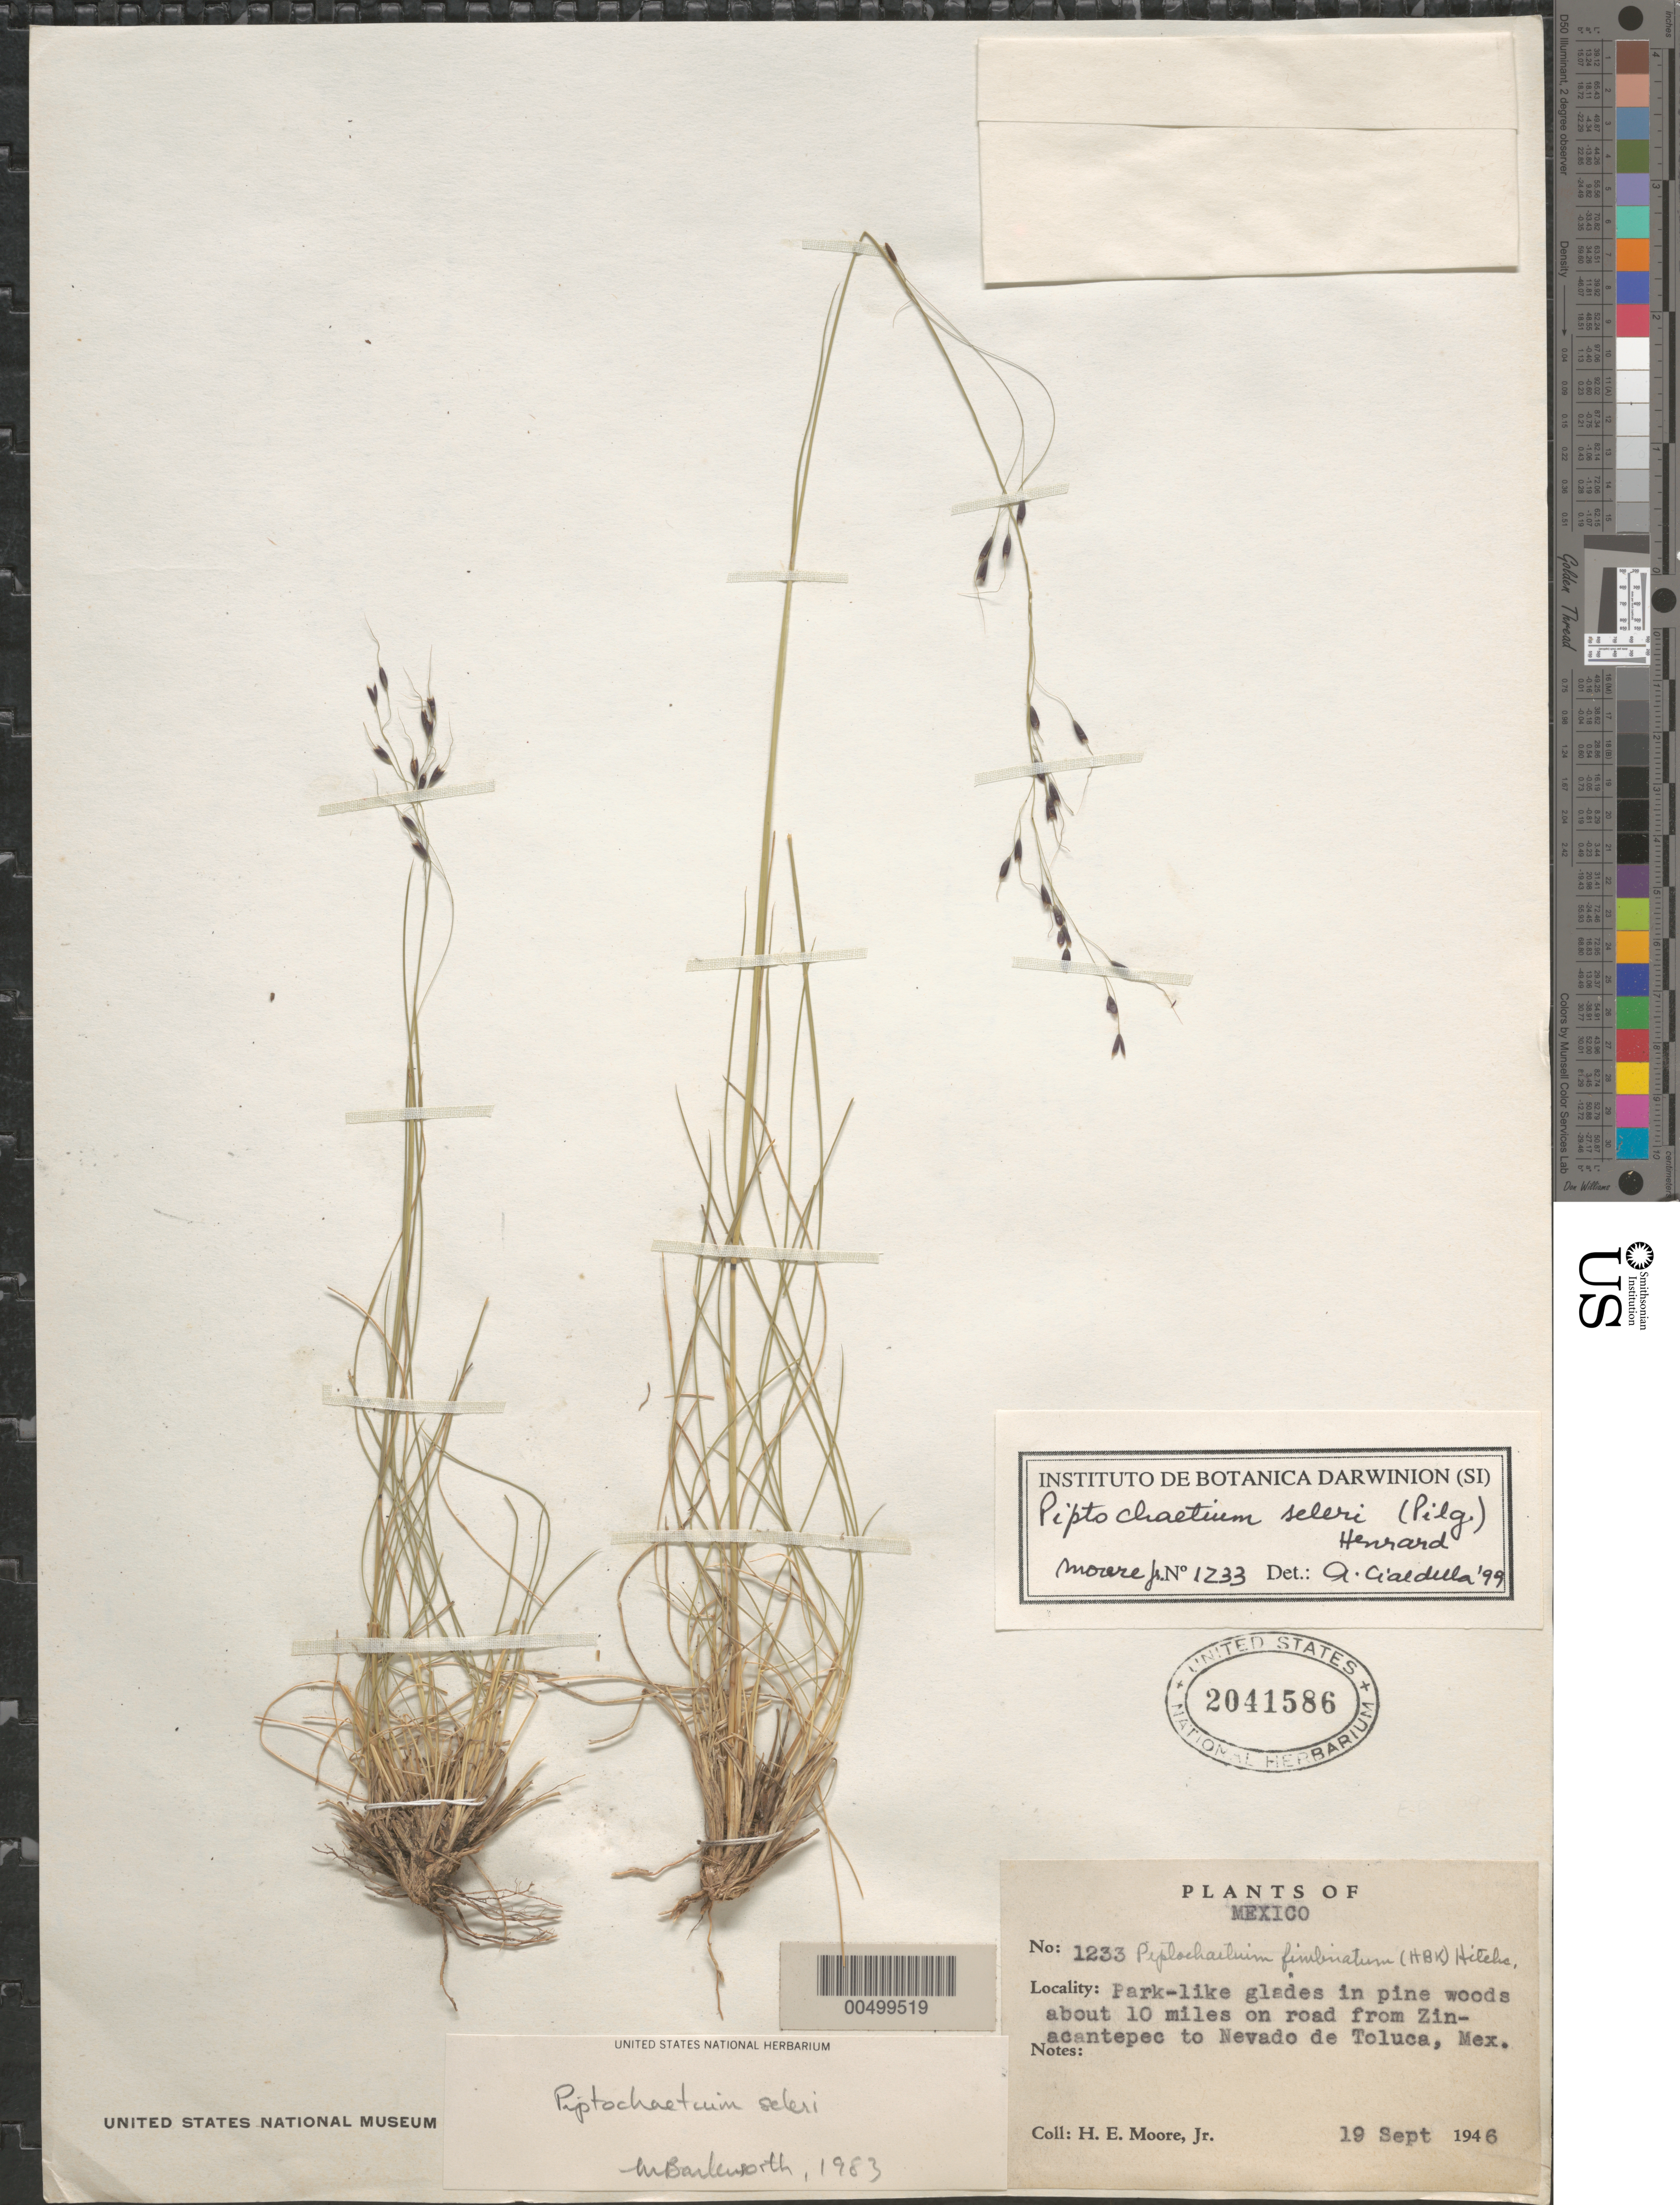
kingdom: Plantae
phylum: Tracheophyta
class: Liliopsida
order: Poales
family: Poaceae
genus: Piptochaetium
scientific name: Piptochaetium seleri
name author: (Pilg.) Henr.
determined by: Barkworth, M. E.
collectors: H. E. Moore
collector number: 1233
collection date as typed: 19 Sep 1946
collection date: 1946-09-19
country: Mexico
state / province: México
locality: About 10 mi on rd from Zinacantepec to Nevado de Toluca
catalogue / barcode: US 2041586